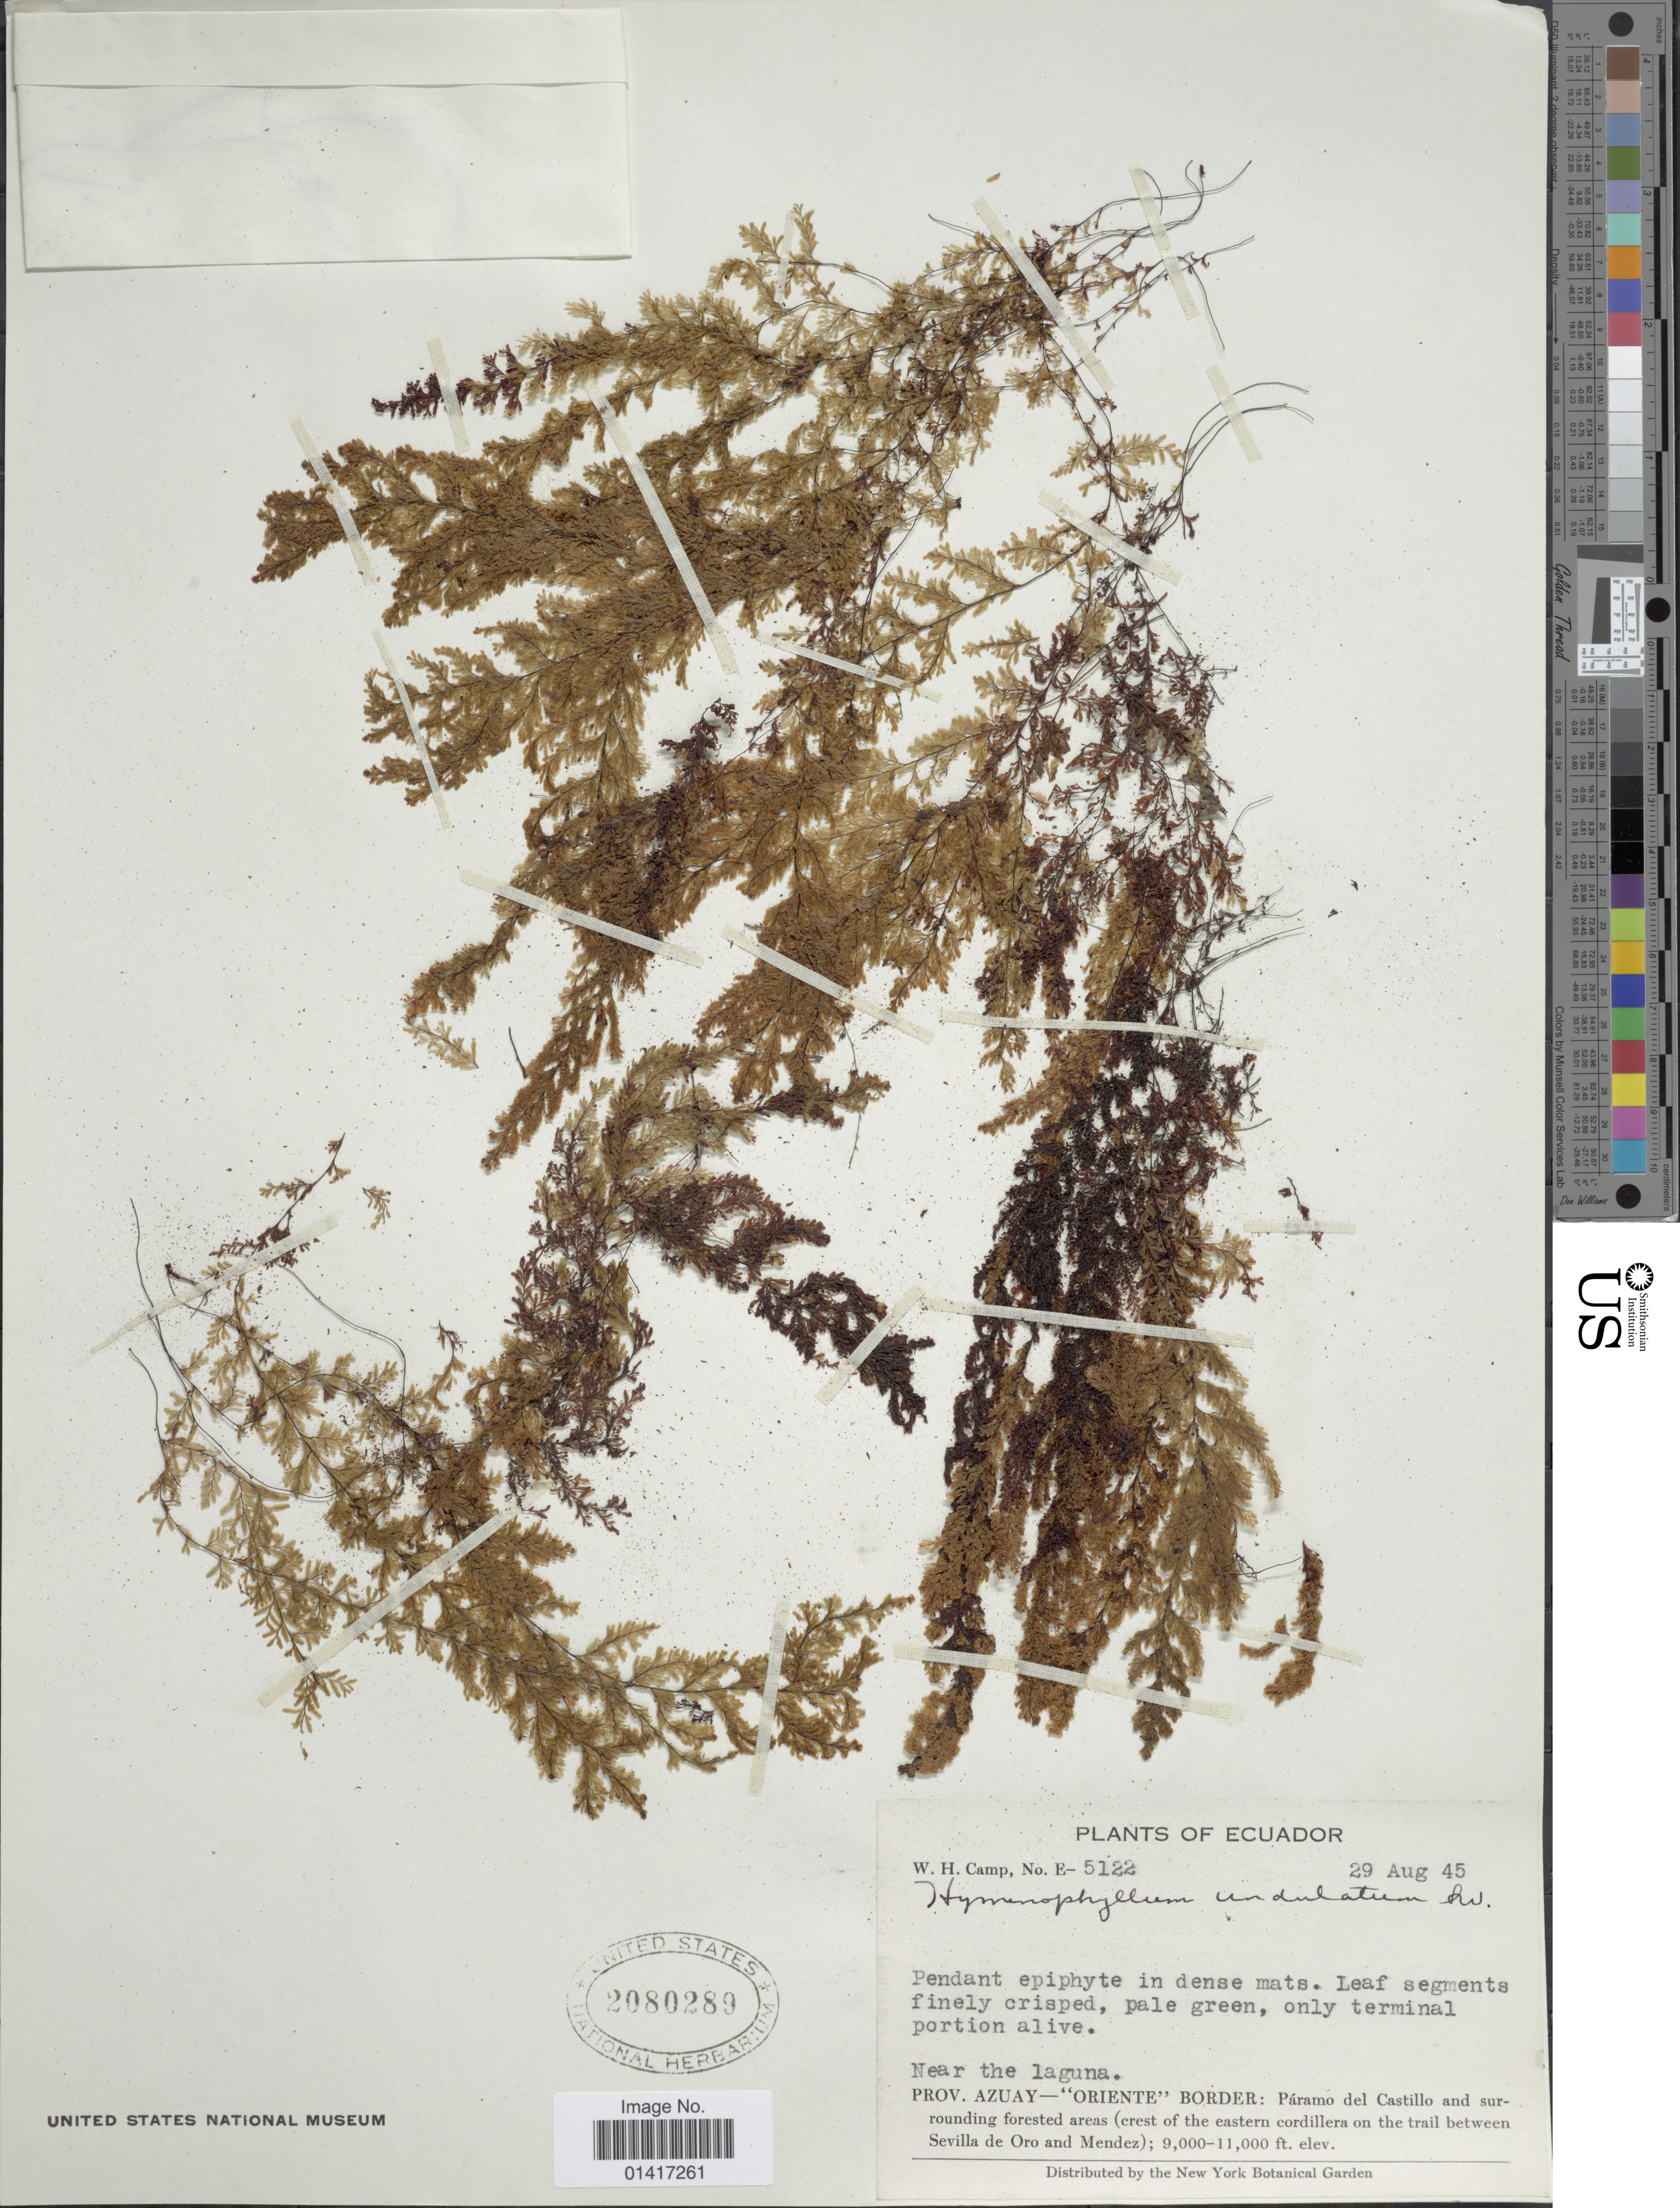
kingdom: Plantae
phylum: Tracheophyta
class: Polypodiopsida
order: Hymenophyllales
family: Hymenophyllaceae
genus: Hymenophyllum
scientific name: Hymenophyllum undulatum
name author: (Sw.) Sw.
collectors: W. H. Camp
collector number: E-5122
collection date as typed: Transcribed d/m/y: 29/8/45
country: Ecuador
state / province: Azuay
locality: Prov. Azuay. Oriente Border: Paramo del Castillo and surrounding forested areas (crest of the eastern cordillera on the trail between Sevilla de Oro and Mendez)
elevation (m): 2743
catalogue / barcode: US 2080289